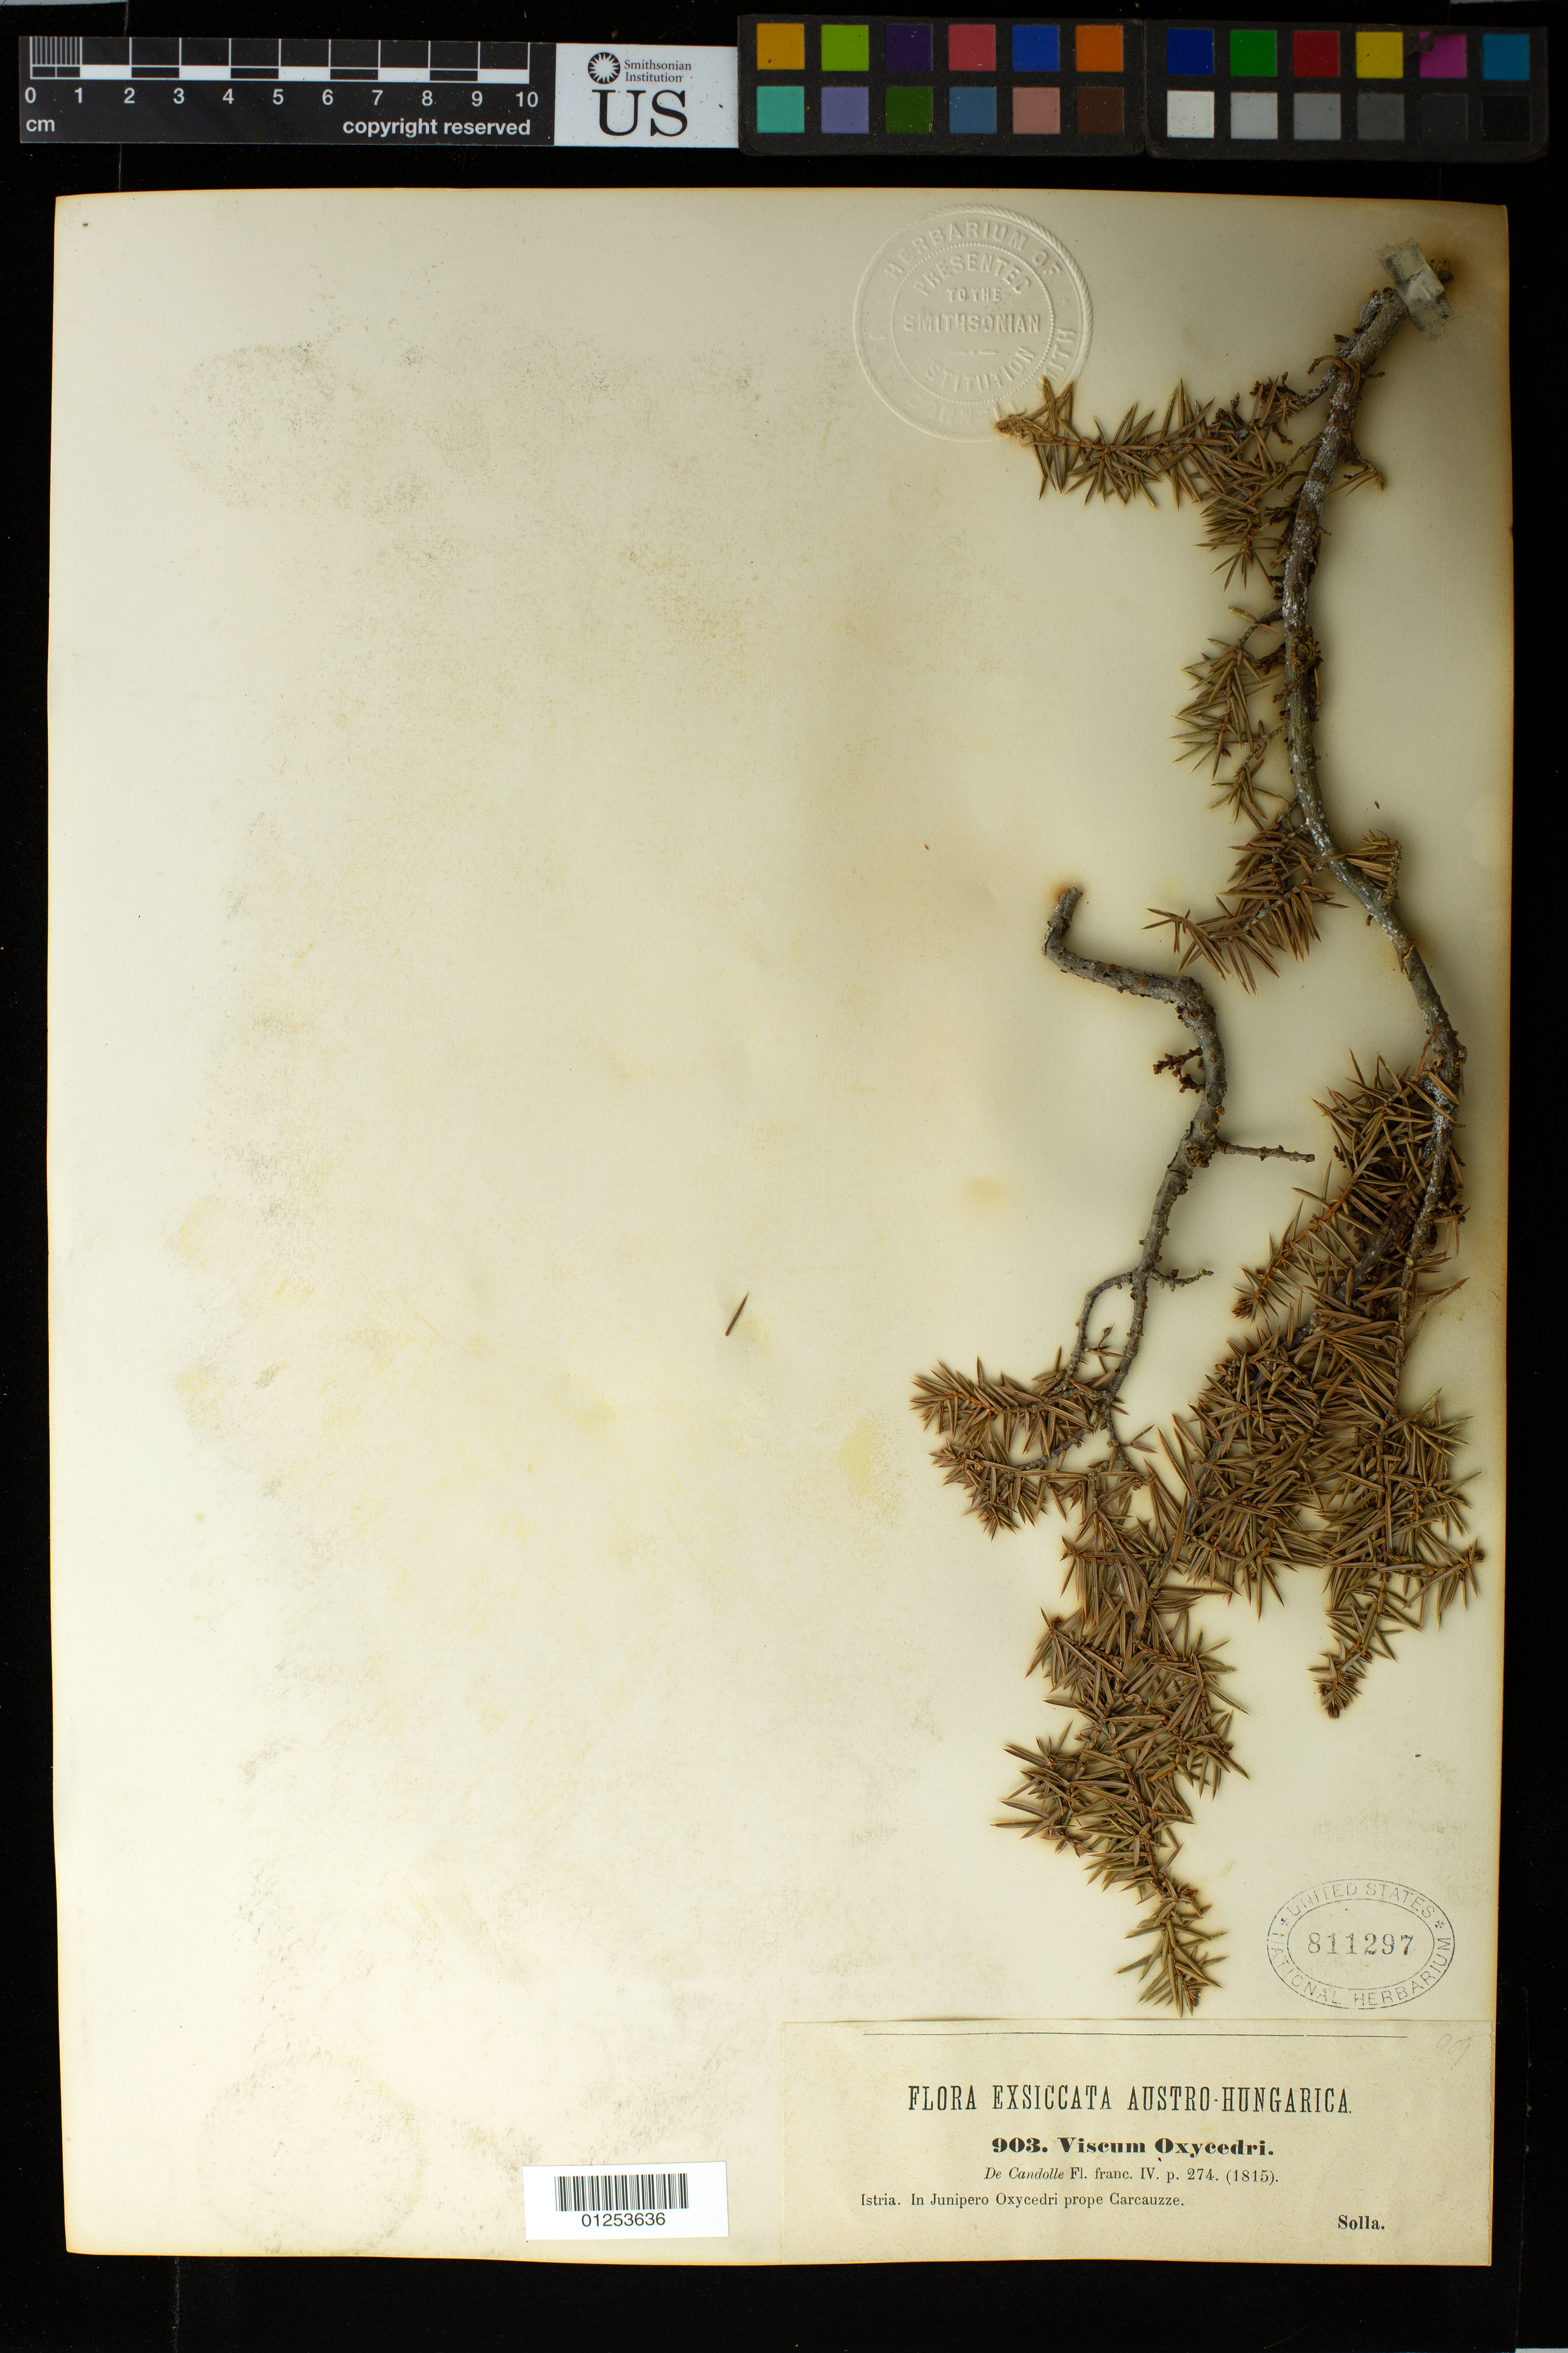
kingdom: Plantae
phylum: Tracheophyta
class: Magnoliopsida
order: Santalales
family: Viscaceae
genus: Arceuthobium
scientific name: Arceuthobium oxycedri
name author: (DC.) M. Bieb.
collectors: R. Solla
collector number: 903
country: Italy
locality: Istria. In Junipero Oxycedri prope Carcauzze.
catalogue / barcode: US 811297